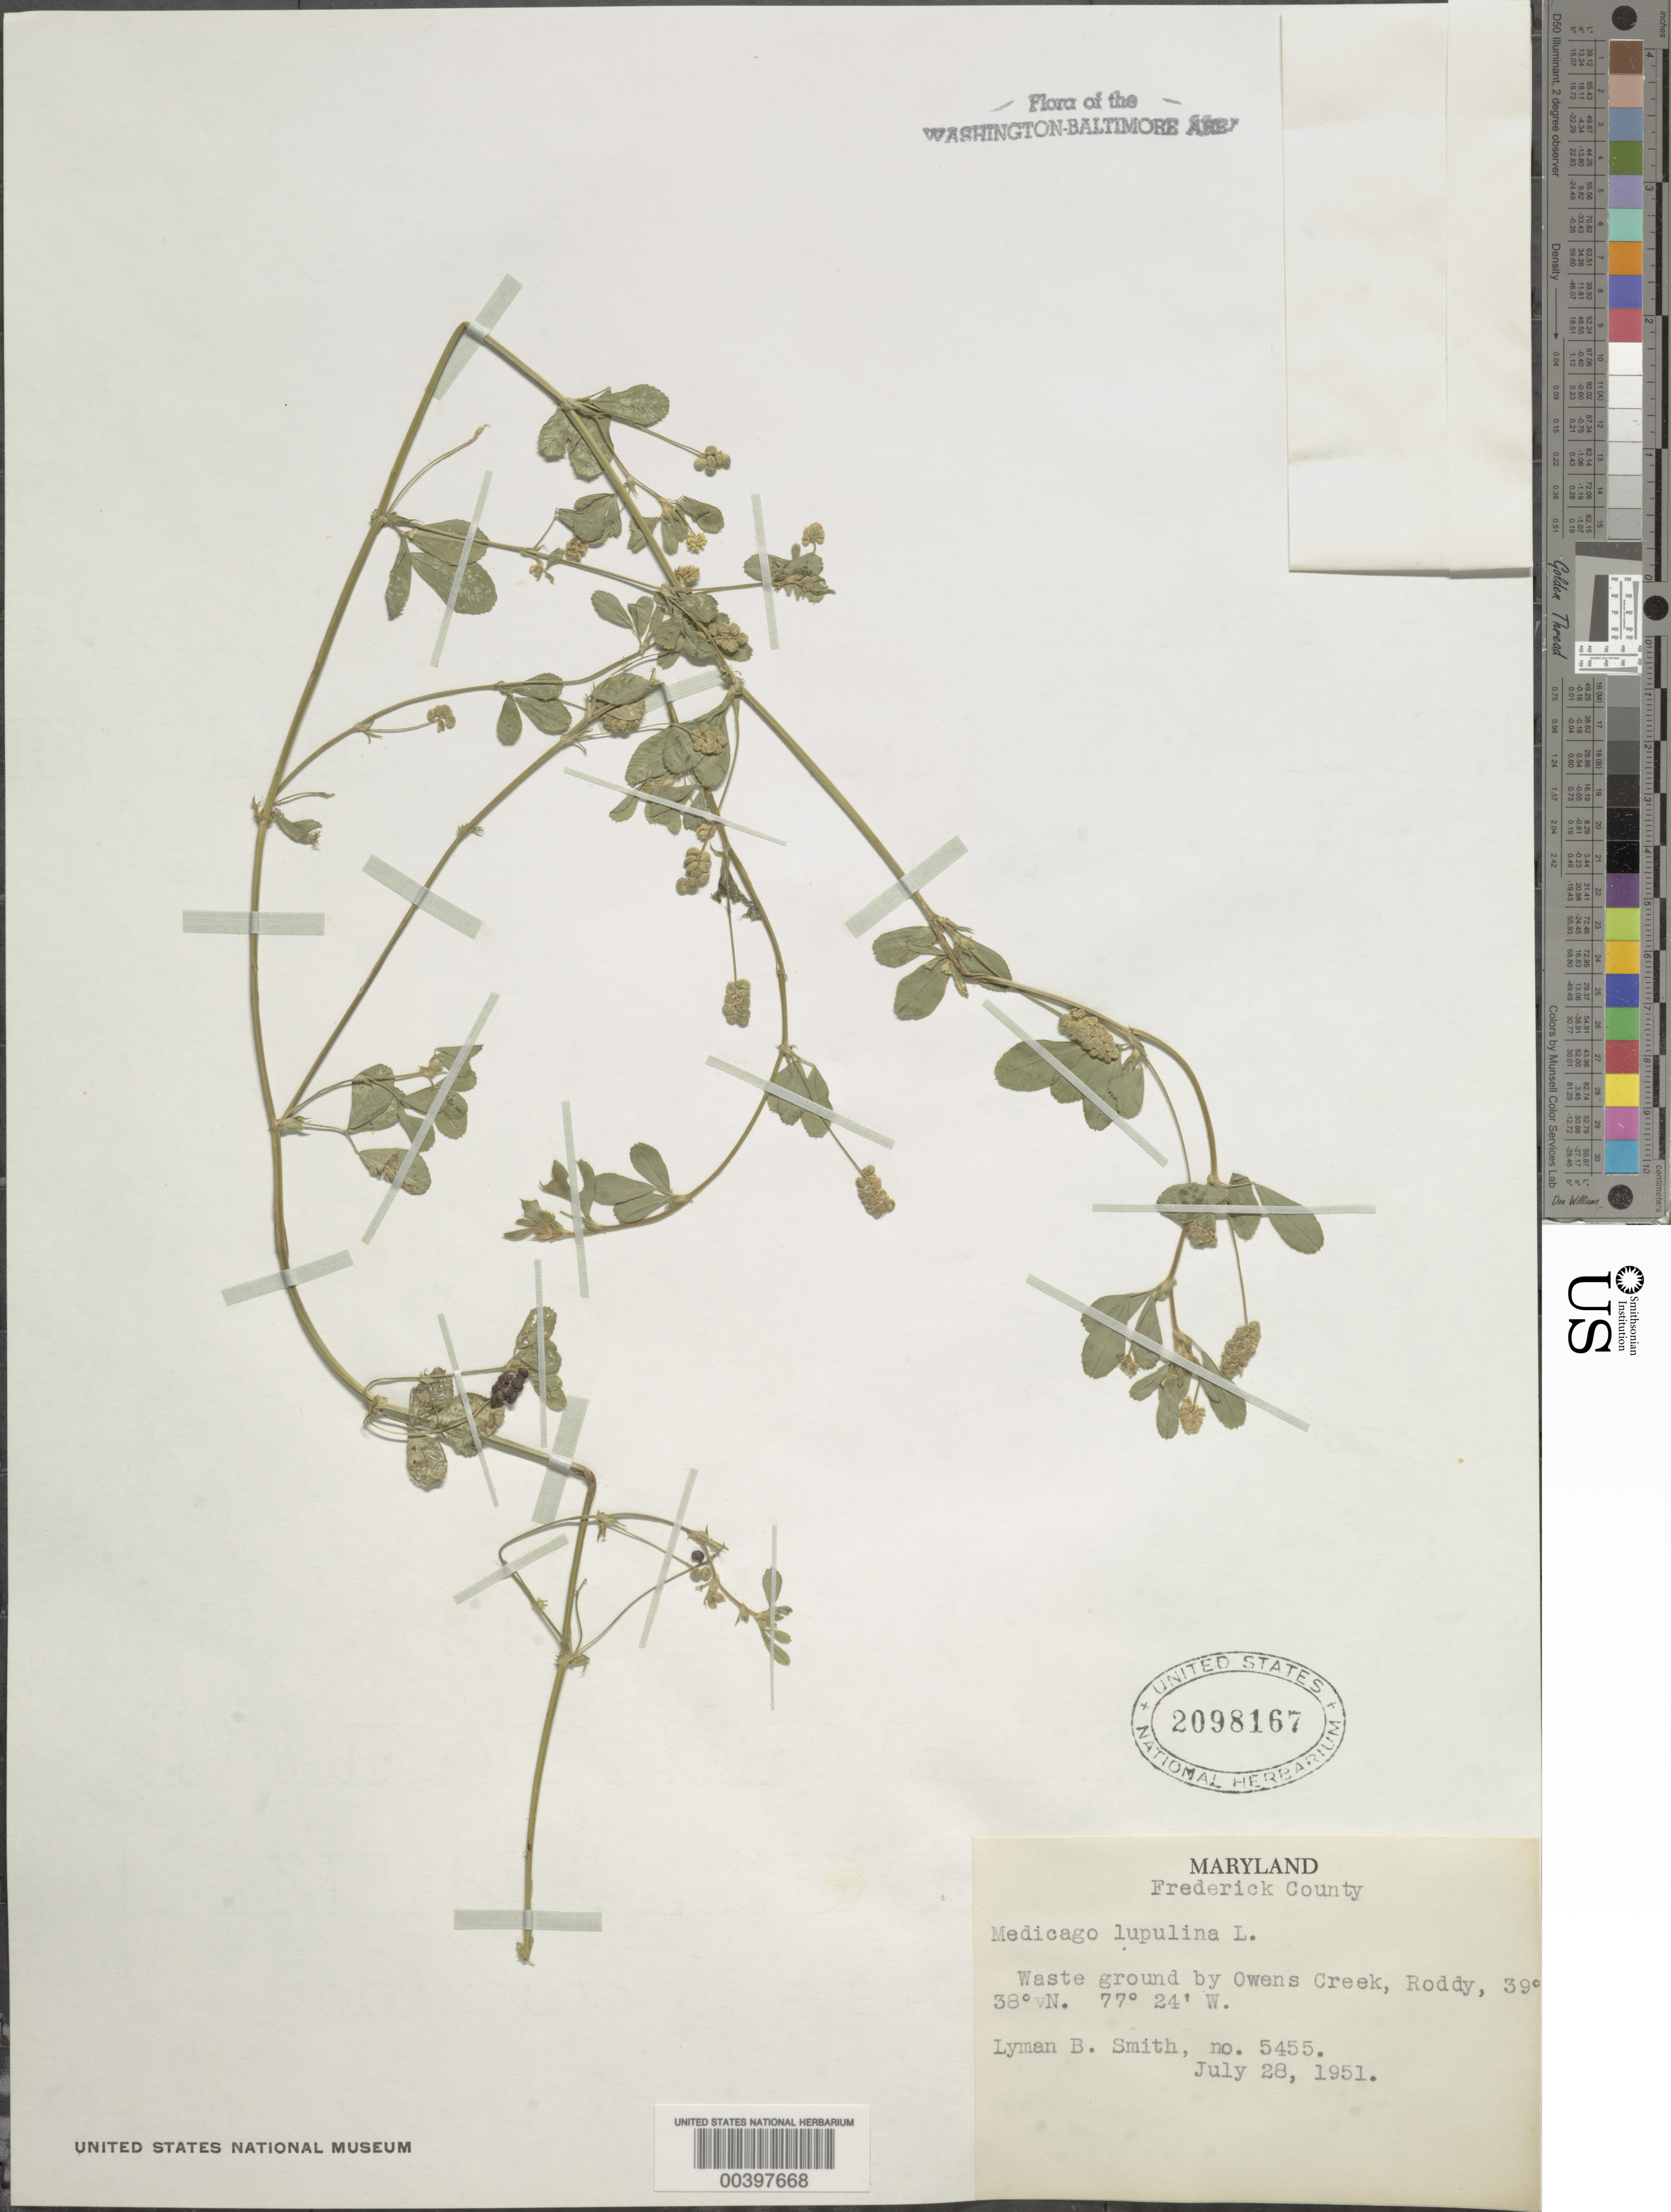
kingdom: Plantae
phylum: Tracheophyta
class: Magnoliopsida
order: Fabales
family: Fabaceae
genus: Medicago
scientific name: Medicago lupulina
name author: L.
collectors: L. Smith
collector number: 5455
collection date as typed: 28 Jul 1951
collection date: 1951-07-28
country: United States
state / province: Maryland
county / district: Frederick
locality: Owens Creek, Roddy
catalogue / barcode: US 2098167